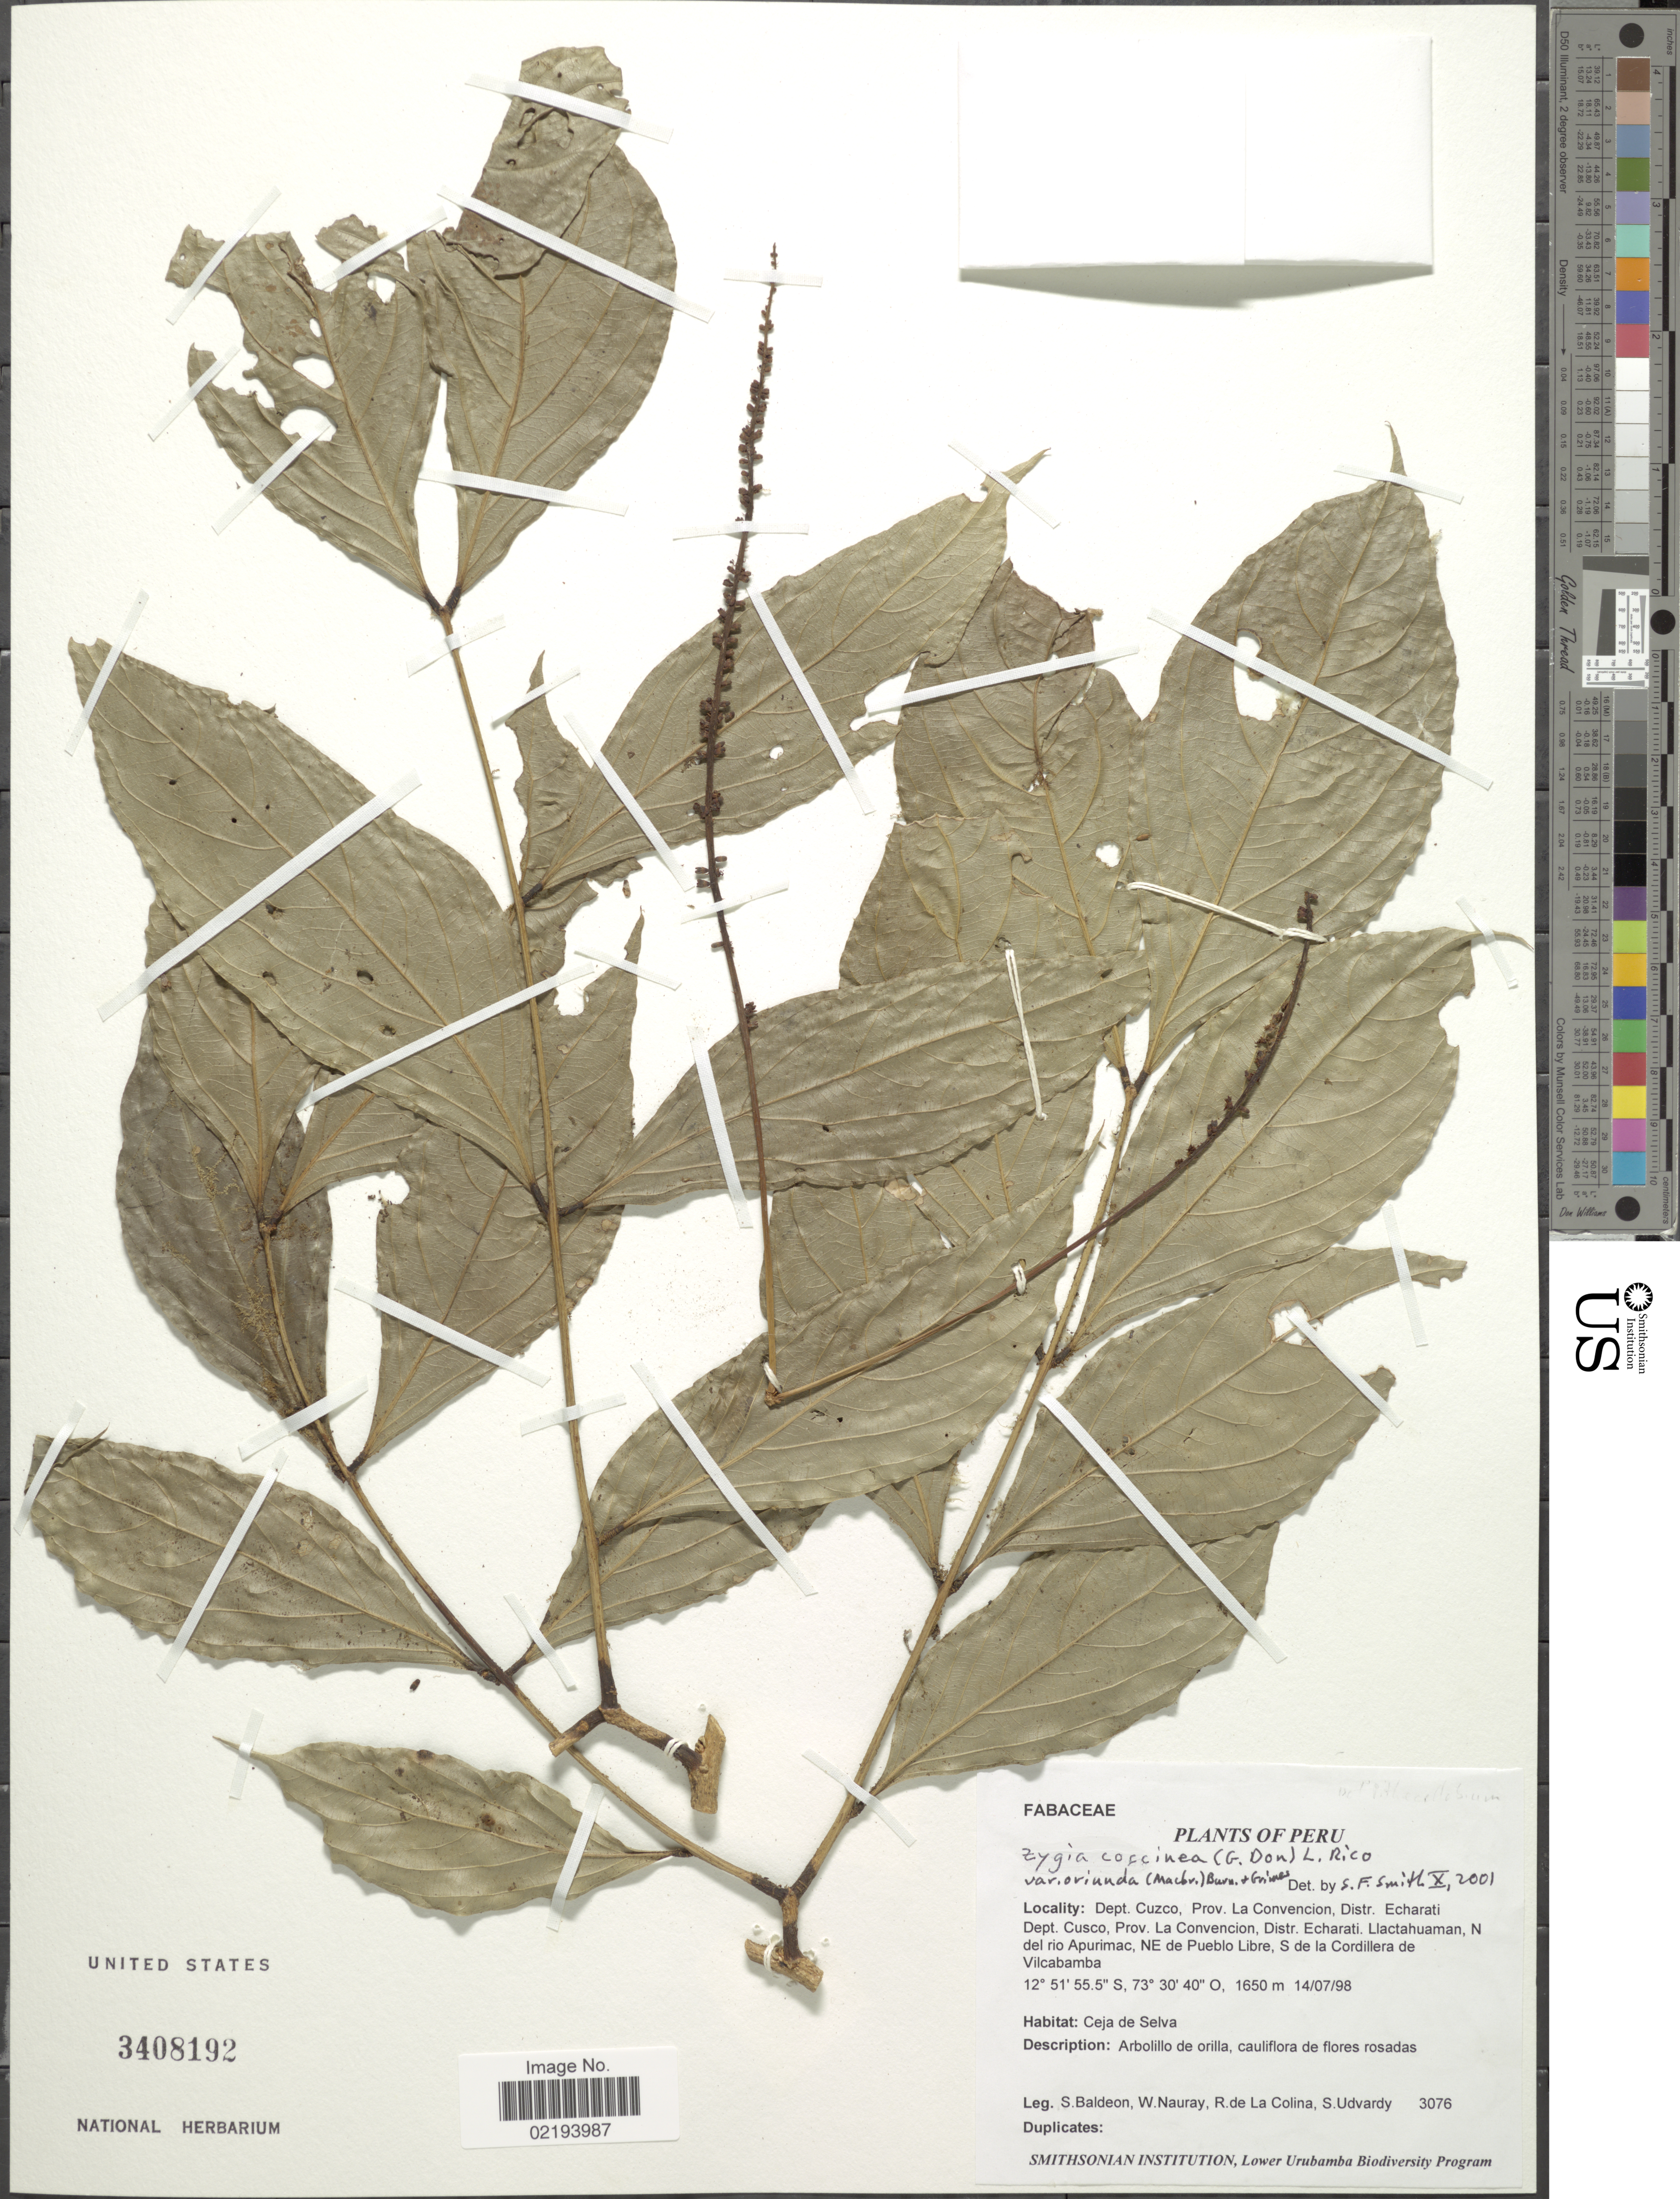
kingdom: Plantae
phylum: Tracheophyta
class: Magnoliopsida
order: Fabales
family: Fabaceae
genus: Zygia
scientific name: Zygia coccinea var. oriunda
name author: (J.F. Macbr.) Barneby & J.W. Grimes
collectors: S. Baldeon, W. Nauray, R. de La Colina & S. Udvardy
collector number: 3076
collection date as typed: Transcribed d/m/y: 14/7/98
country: Peru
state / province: Cusco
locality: Dept. Cuzco, Prov. La Convencion, Distr. Echarati. Llactahuaman, N del rio Apurimac, NE de Pueblo Libre, S de la Cordillera de Vilcabamba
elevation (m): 1650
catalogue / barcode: US 3408192